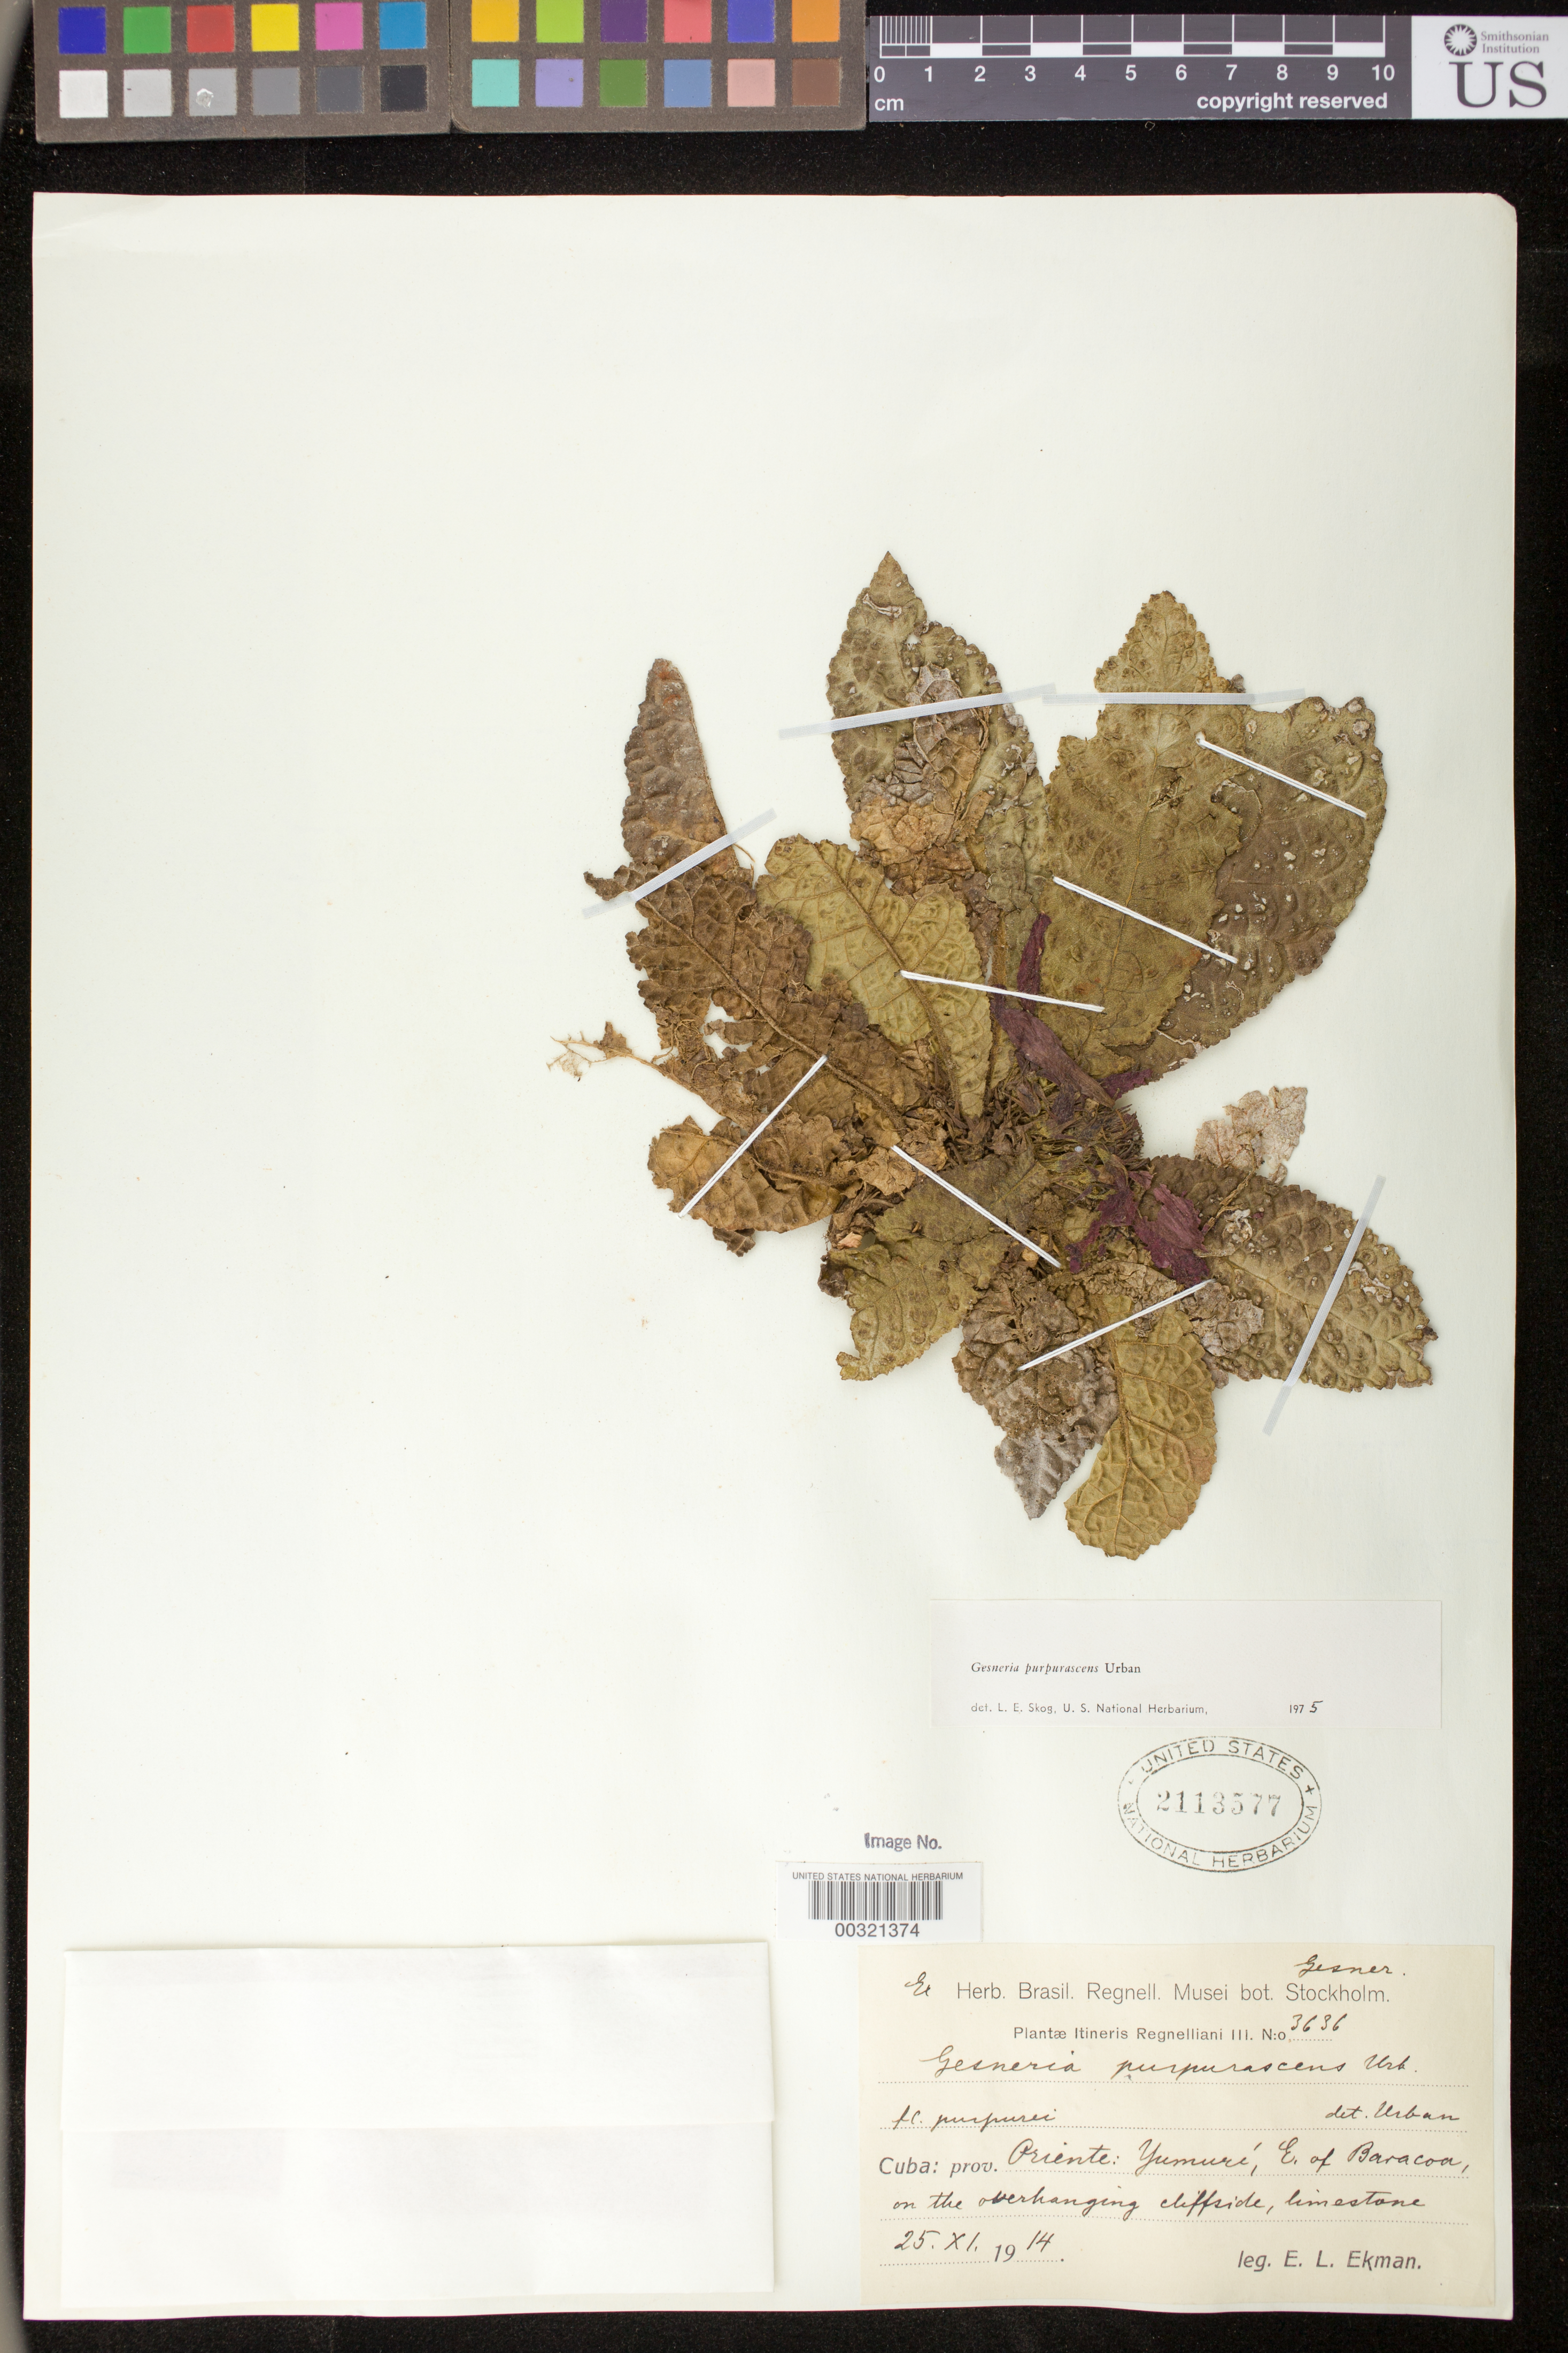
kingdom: Plantae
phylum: Tracheophyta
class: Magnoliopsida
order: Lamiales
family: Gesneriaceae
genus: Gesneria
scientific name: Gesneria purpurascens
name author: Urb.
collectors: E. L. Ekman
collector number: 3636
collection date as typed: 25 Nov 1914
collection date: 1914-11-25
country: Cuba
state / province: Oriente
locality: Yumuri, prope Baracoa ad orient.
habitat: Versus in rupibus calcareis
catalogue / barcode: US 2113577